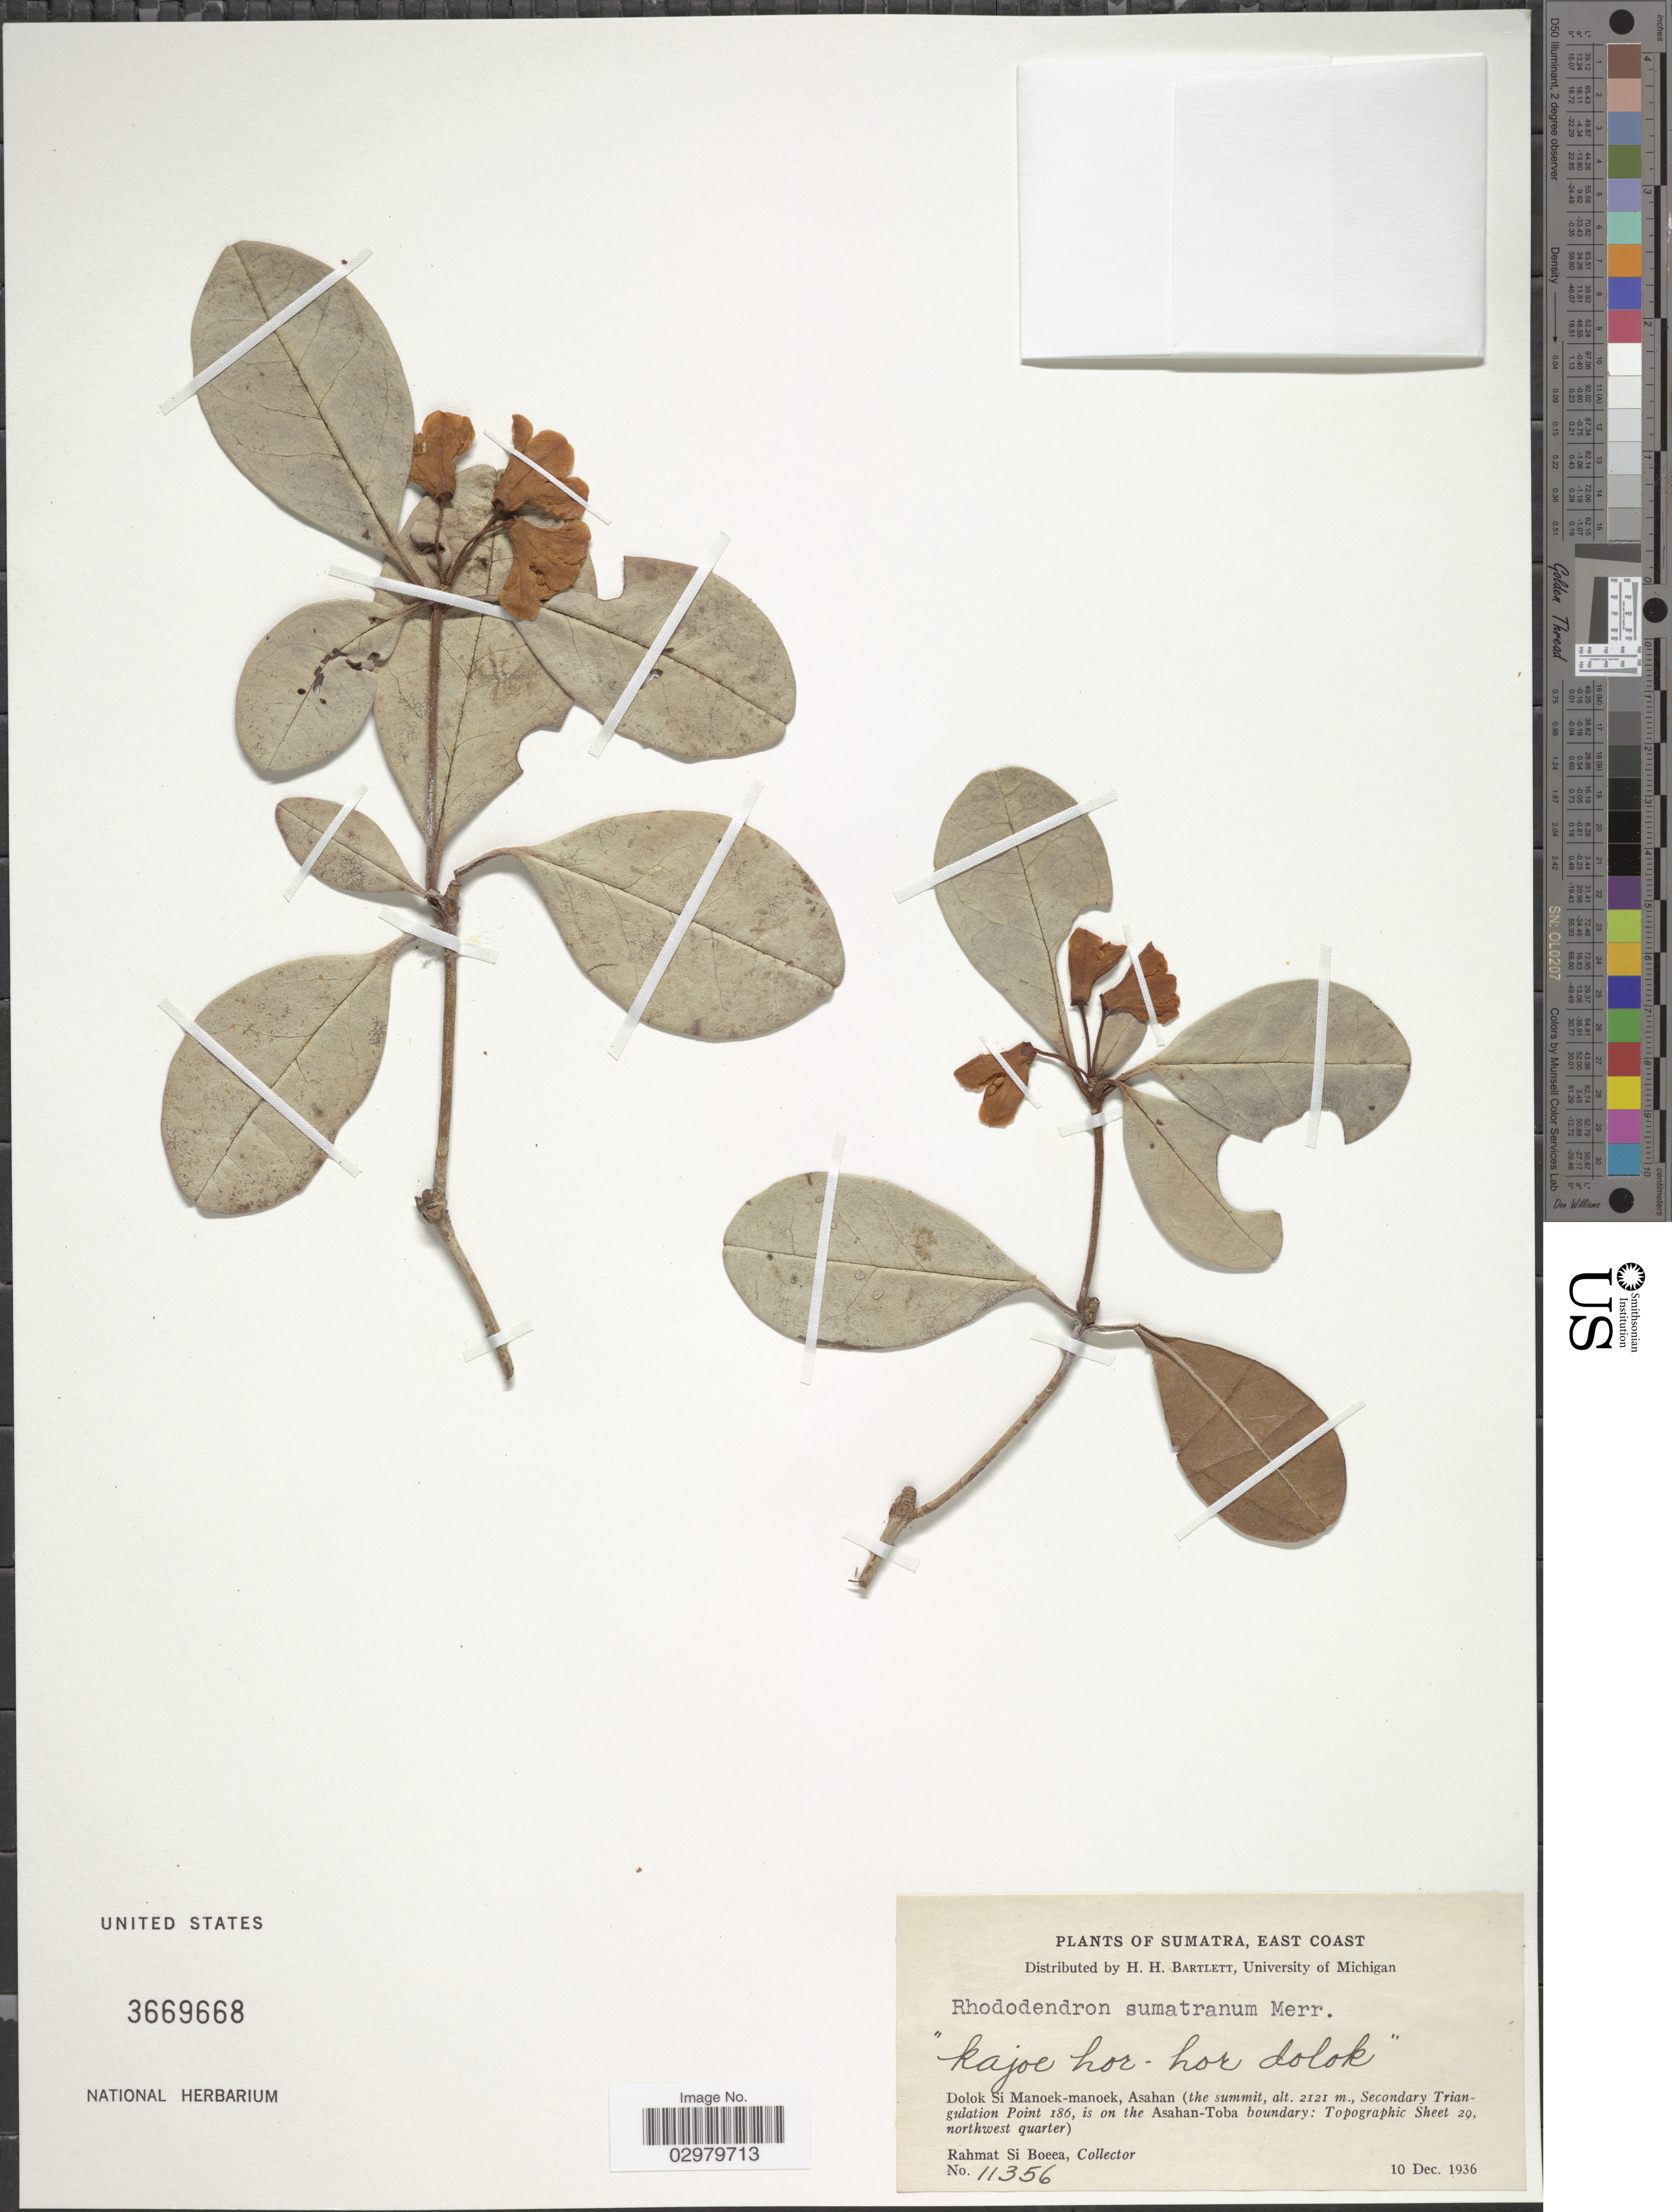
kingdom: Plantae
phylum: Tracheophyta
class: Magnoliopsida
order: Ericales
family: Ericaceae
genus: Rhododendron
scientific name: Rhododendron sumatranum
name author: Merr.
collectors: Rahmat Si Boeea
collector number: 11356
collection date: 1936-12-10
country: Indonesia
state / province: Sumatra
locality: East Coast. Dolok Si Manoek-manoek, Asahan (the summit, Secondary Triangulation Point 186, is on the Asahan-Toba boundary: Topographic Sheet 29, northwest quarter).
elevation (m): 2121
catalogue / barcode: US 3669668